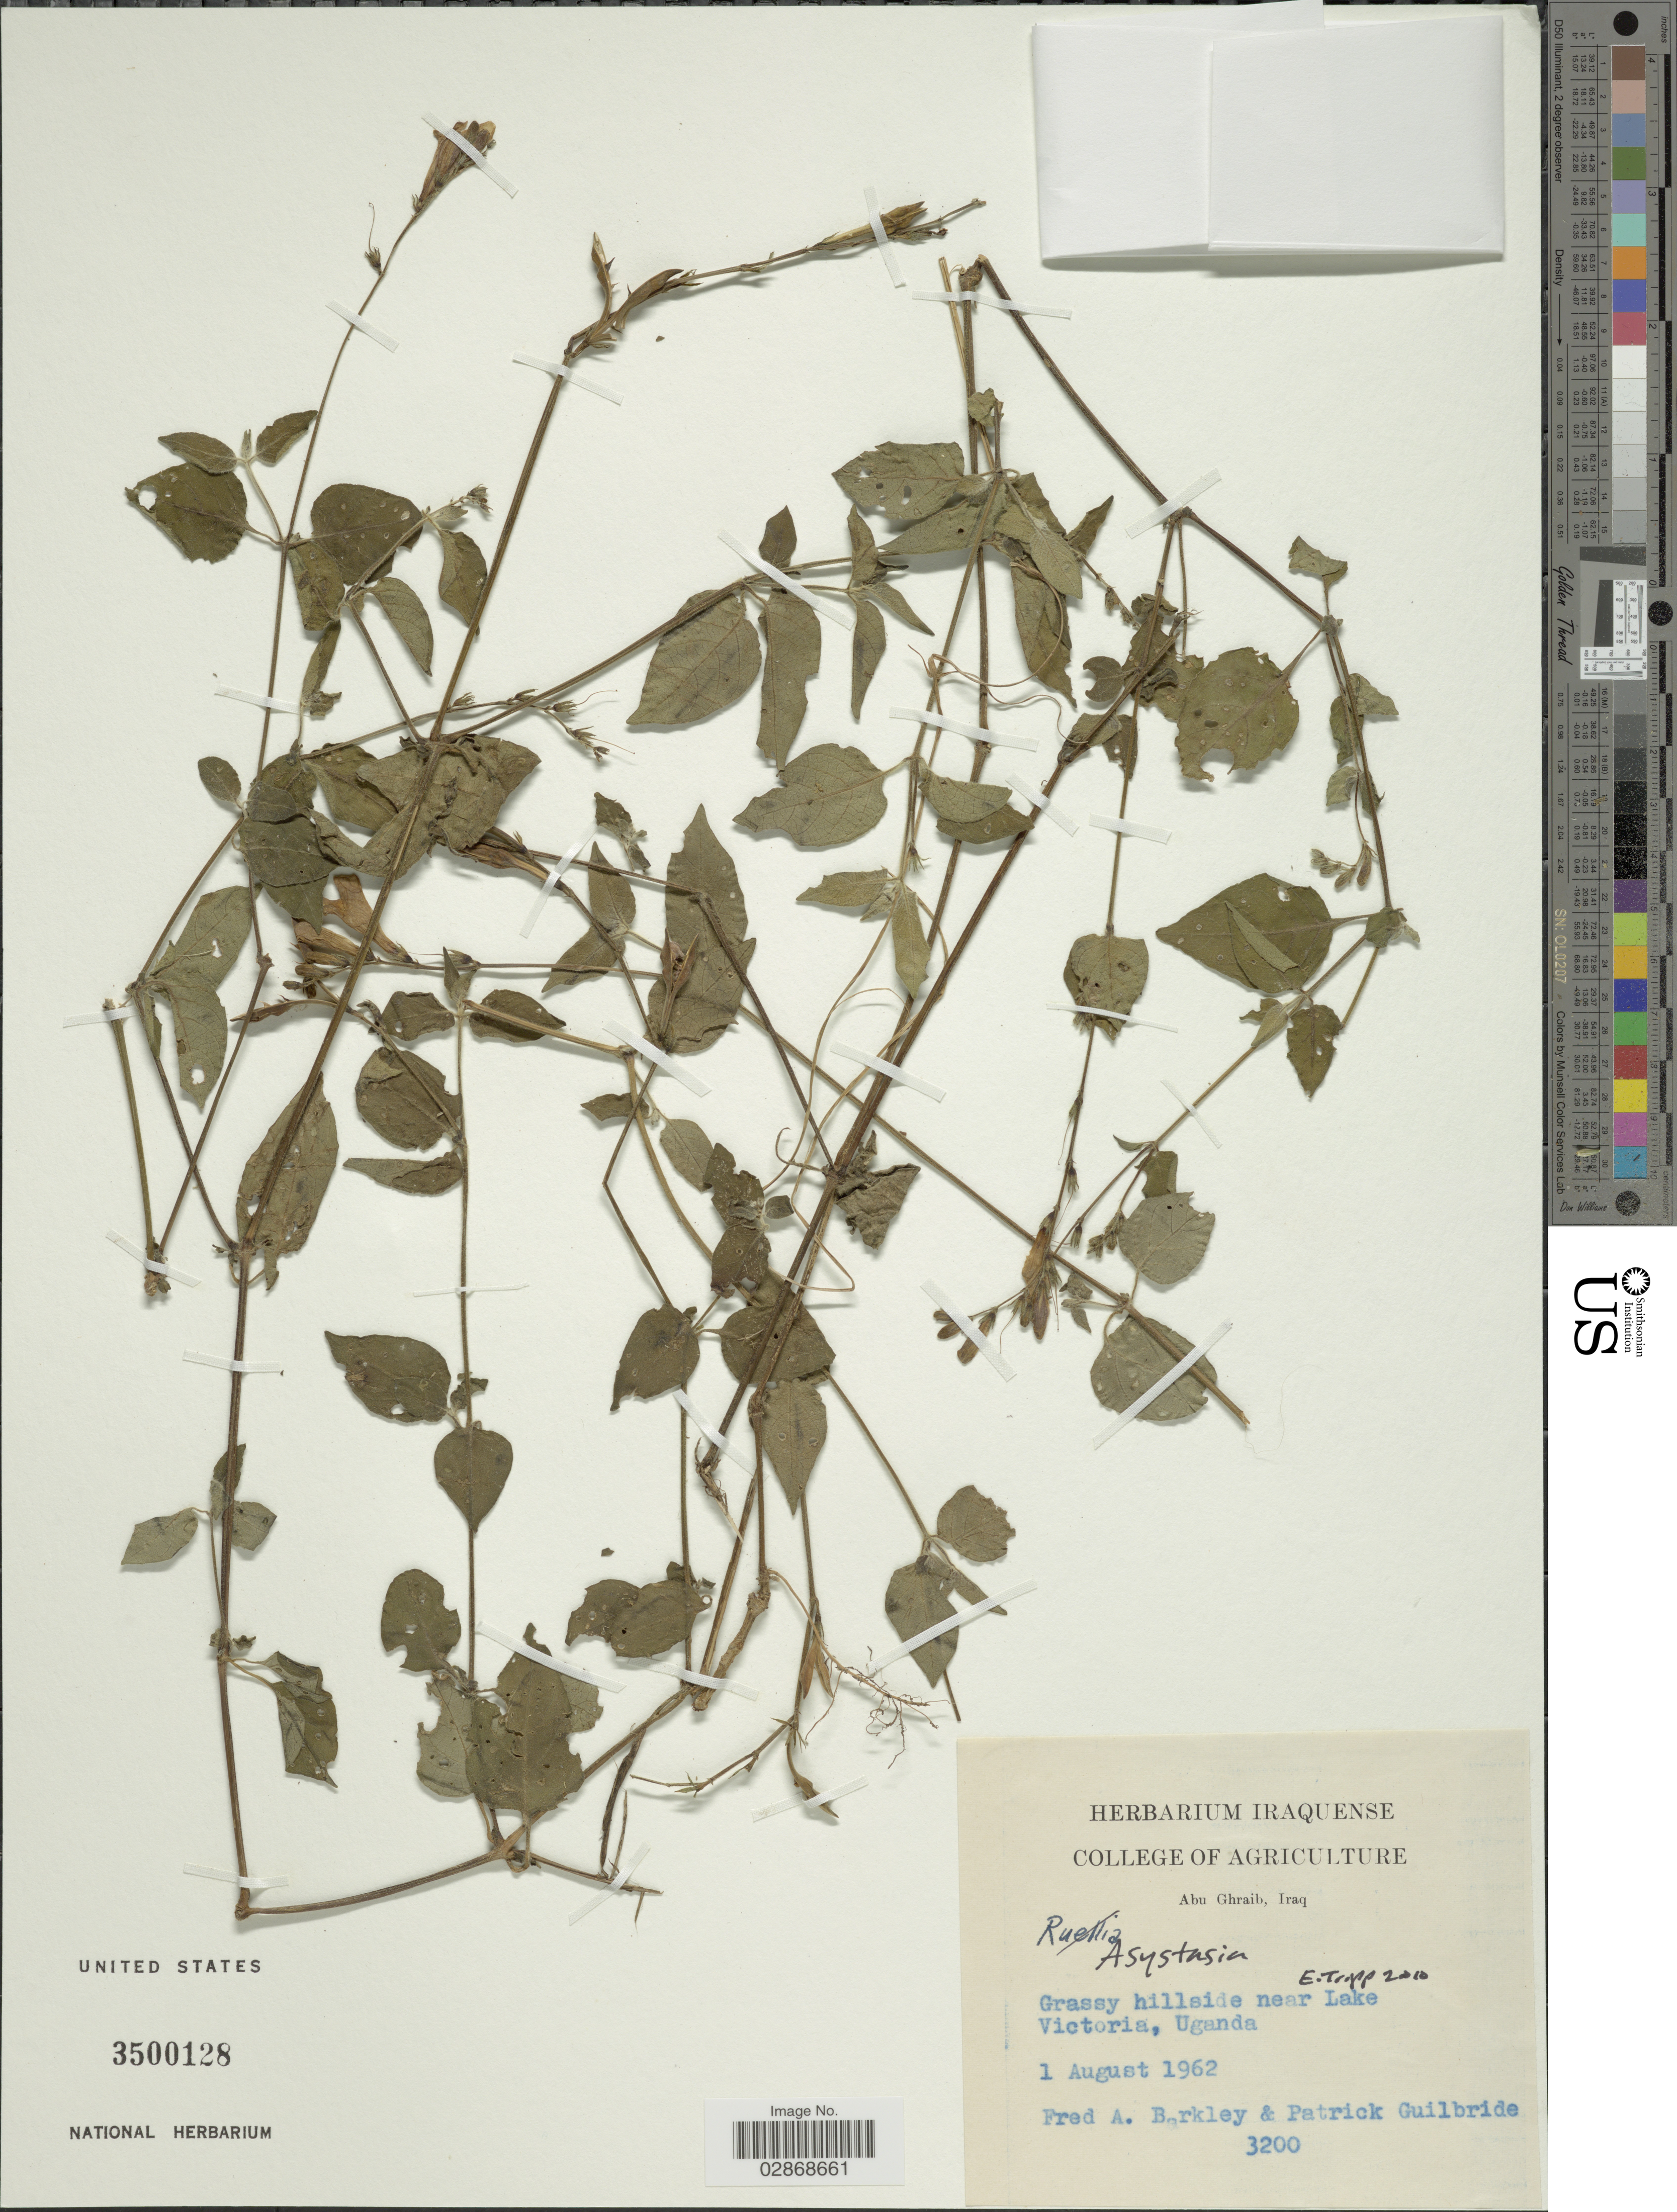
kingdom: Plantae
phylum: Tracheophyta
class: Magnoliopsida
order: Lamiales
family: Acanthaceae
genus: Asystasia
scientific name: Asystasia sp.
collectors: F. A. Barkley & P. Guilbride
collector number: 3200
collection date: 1962-08-01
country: Uganda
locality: Near Lake Victoria.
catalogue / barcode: US 3500128